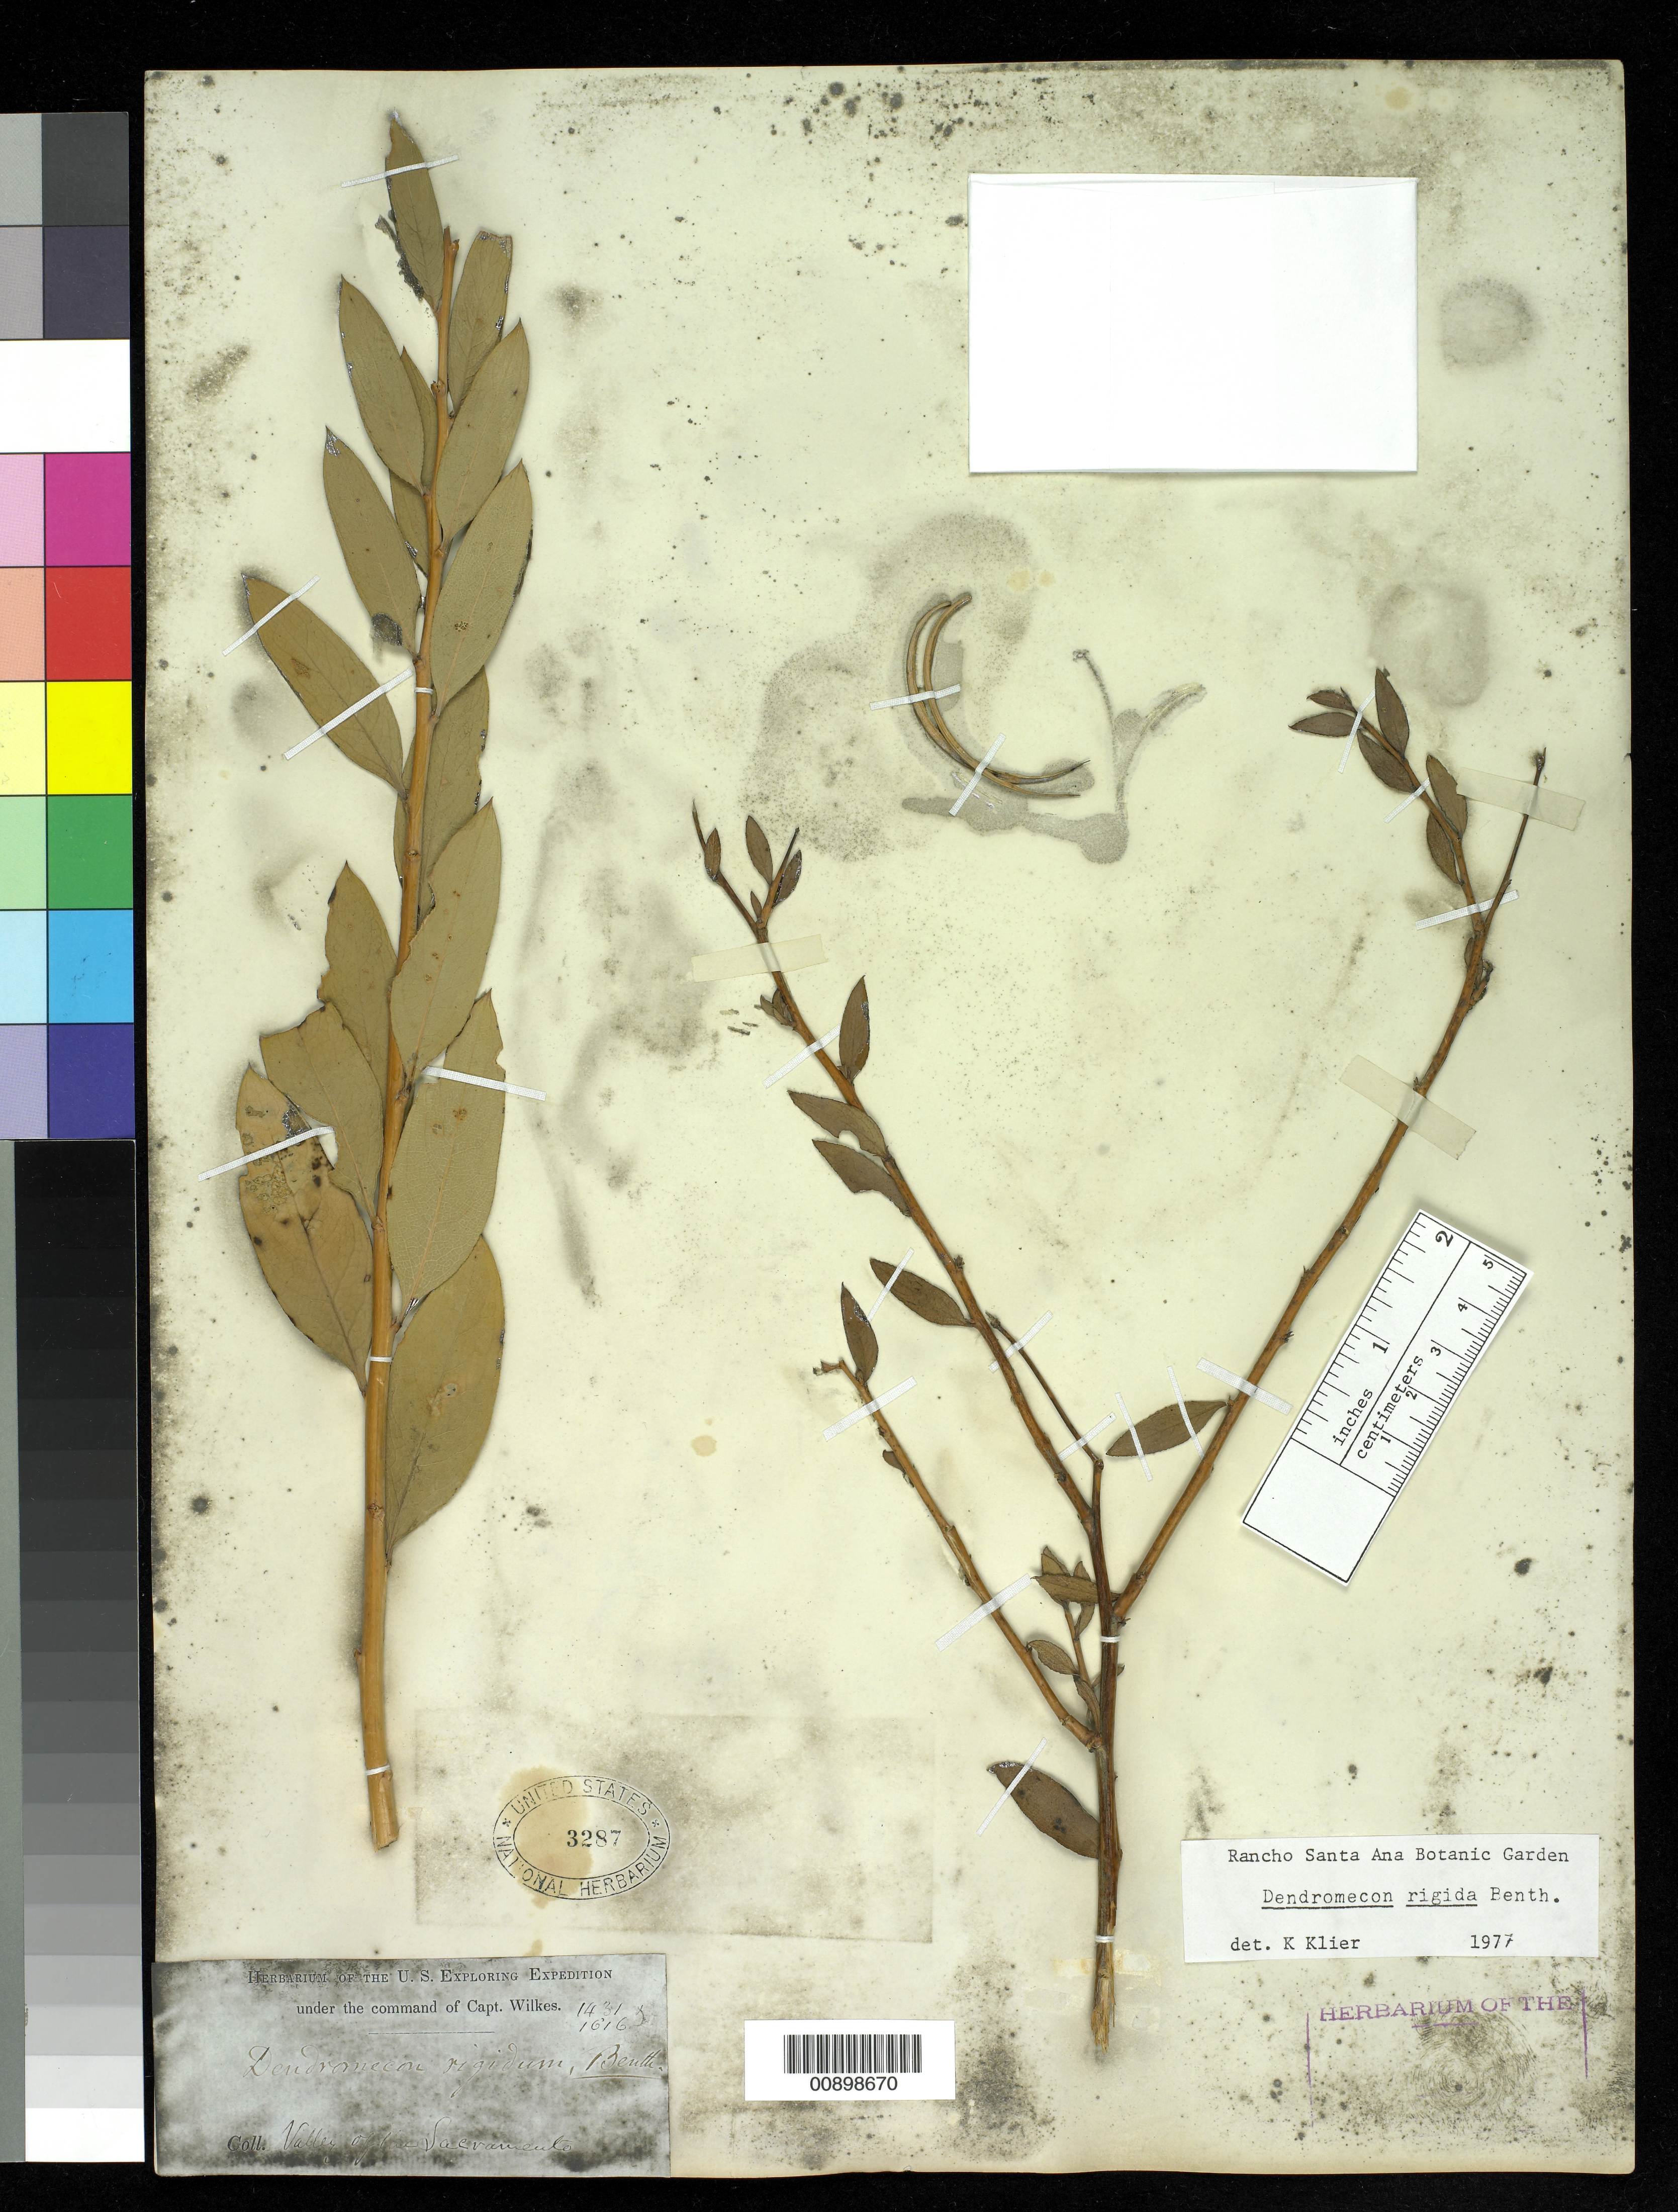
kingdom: Plantae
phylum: Tracheophyta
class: Magnoliopsida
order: Ranunculales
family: Papaveraceae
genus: Dendromecon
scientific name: Dendromecon rigida subsp. rigida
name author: Benth.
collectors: Wilkes Explor. Exped.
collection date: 1838/1842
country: United States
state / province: California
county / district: Sacramento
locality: Valley of the Sacramento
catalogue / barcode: US 3287